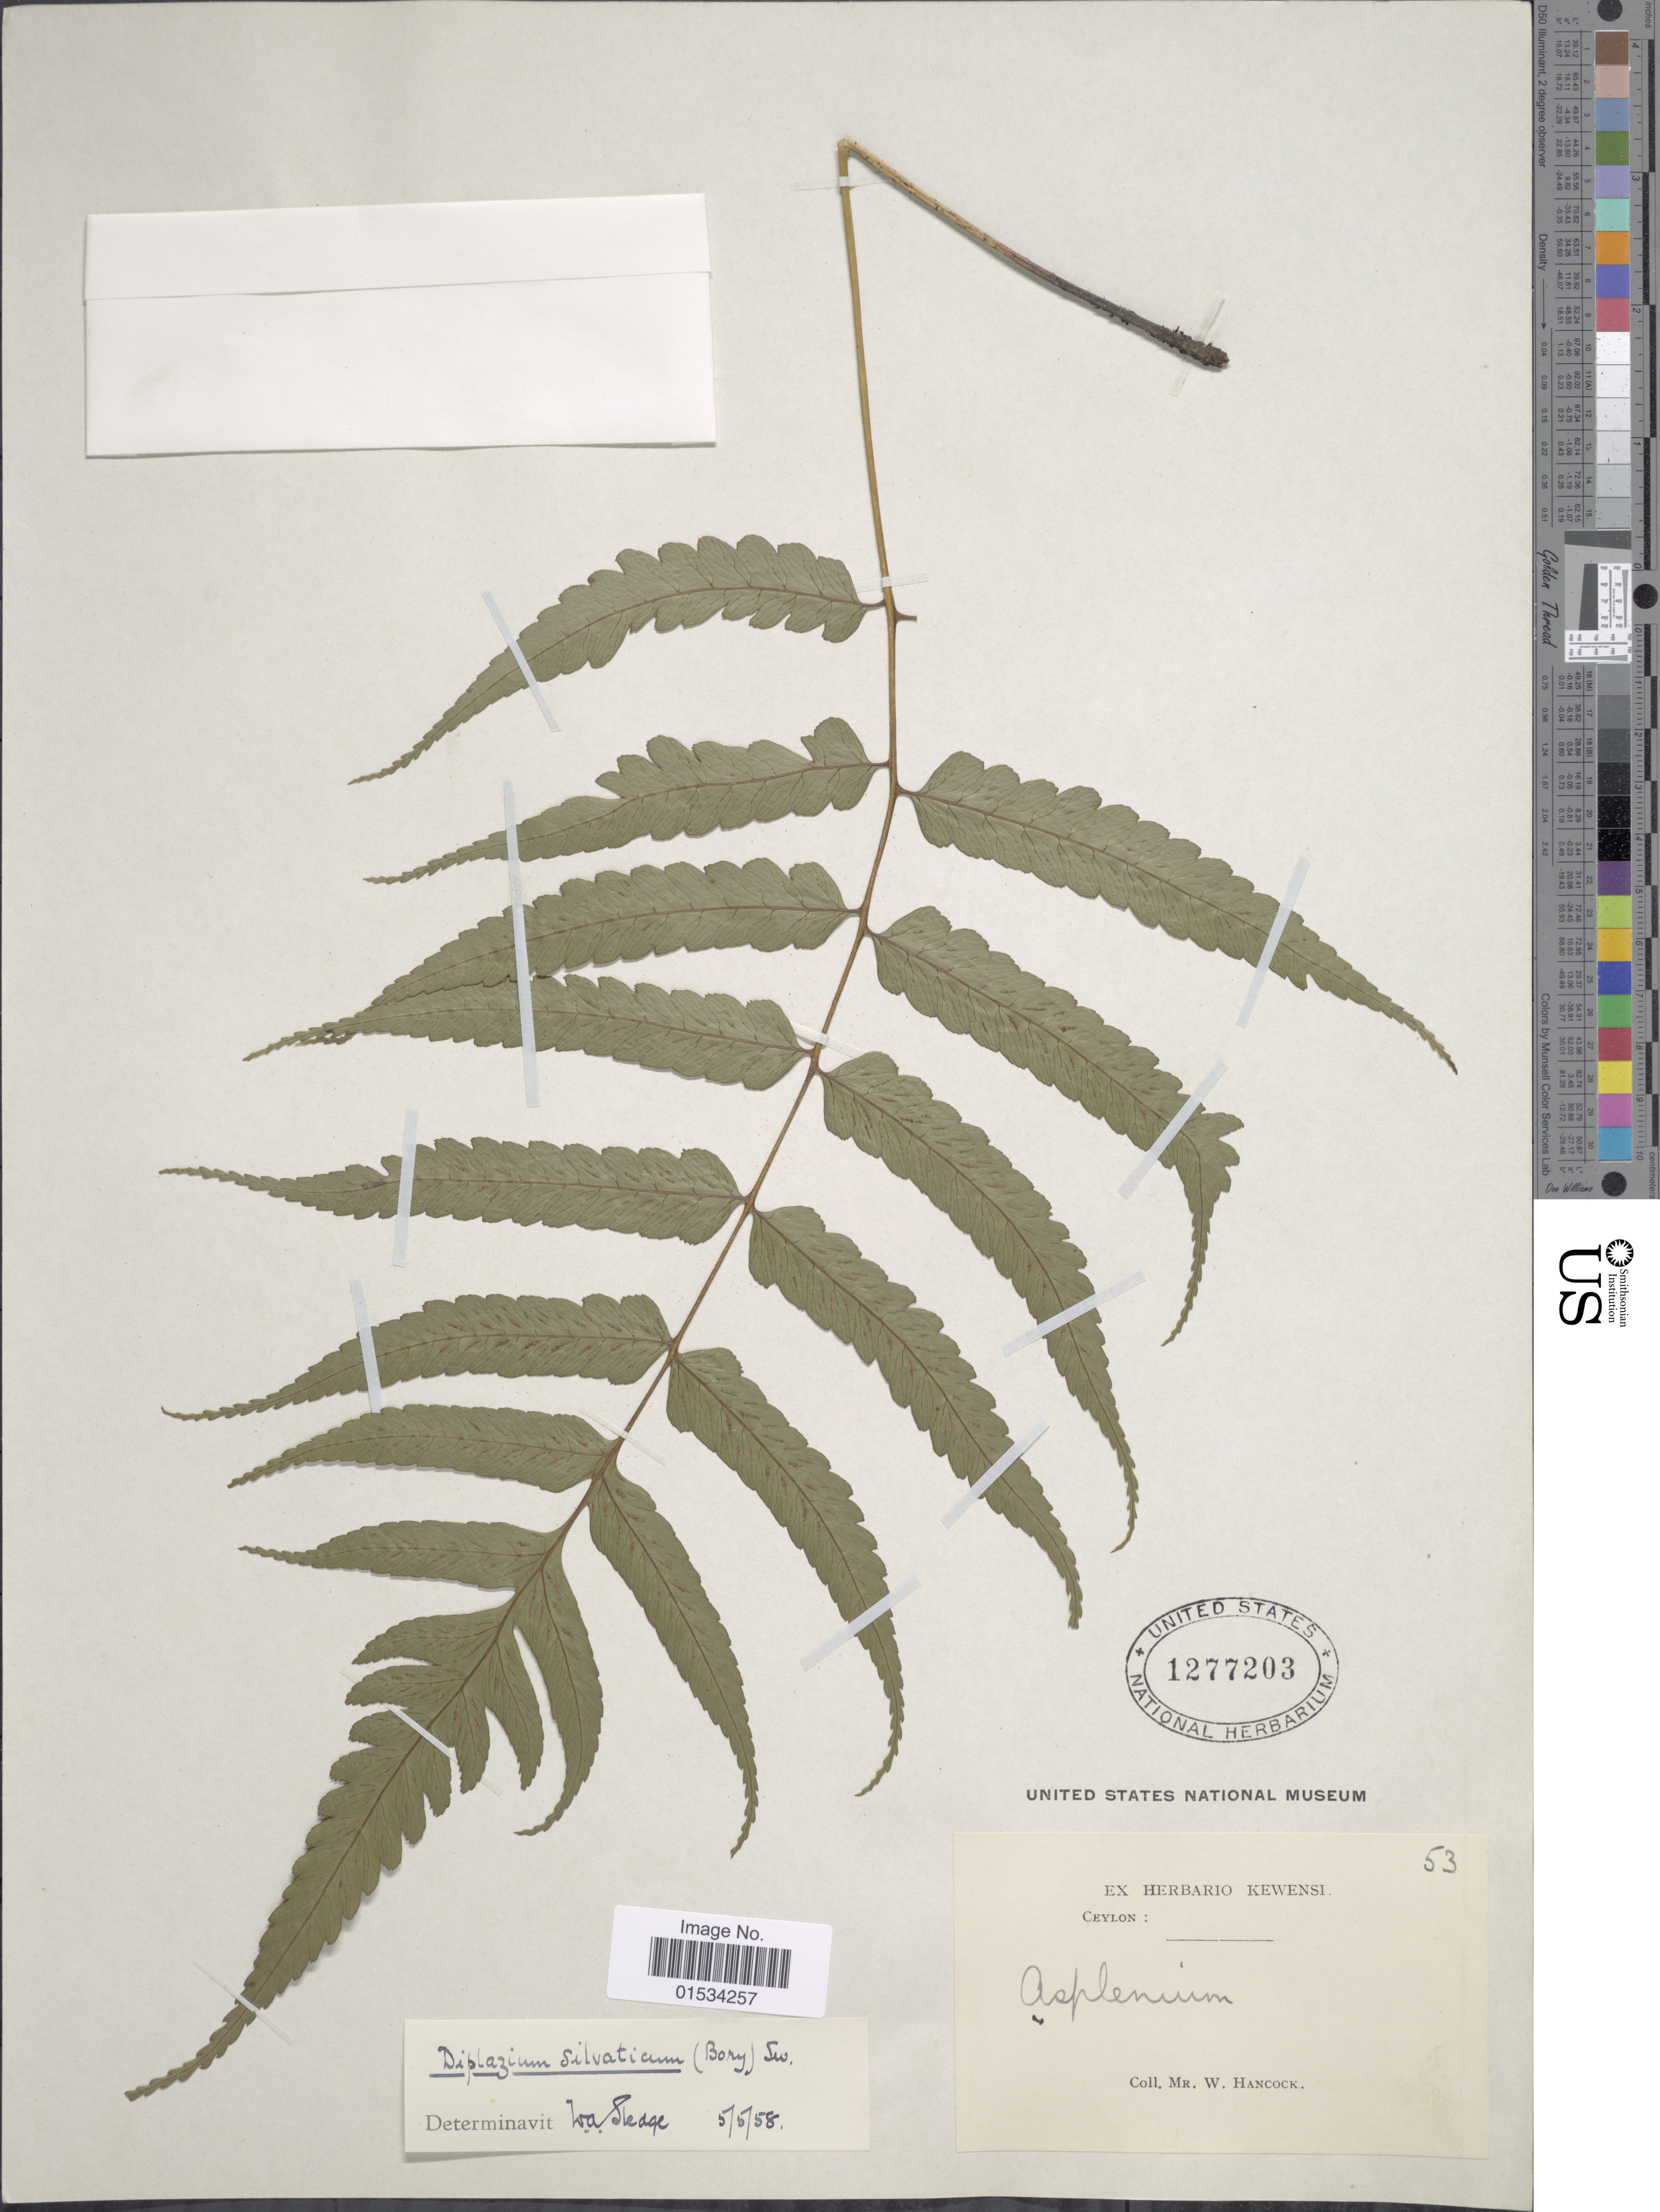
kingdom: Plantae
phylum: Tracheophyta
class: Polypodiopsida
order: Polypodiales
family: Athyriaceae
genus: Diplazium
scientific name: Diplazium silvaticum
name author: Christ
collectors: W. Hancock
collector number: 53?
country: Sri Lanka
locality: Ceylon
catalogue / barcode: US 1277203